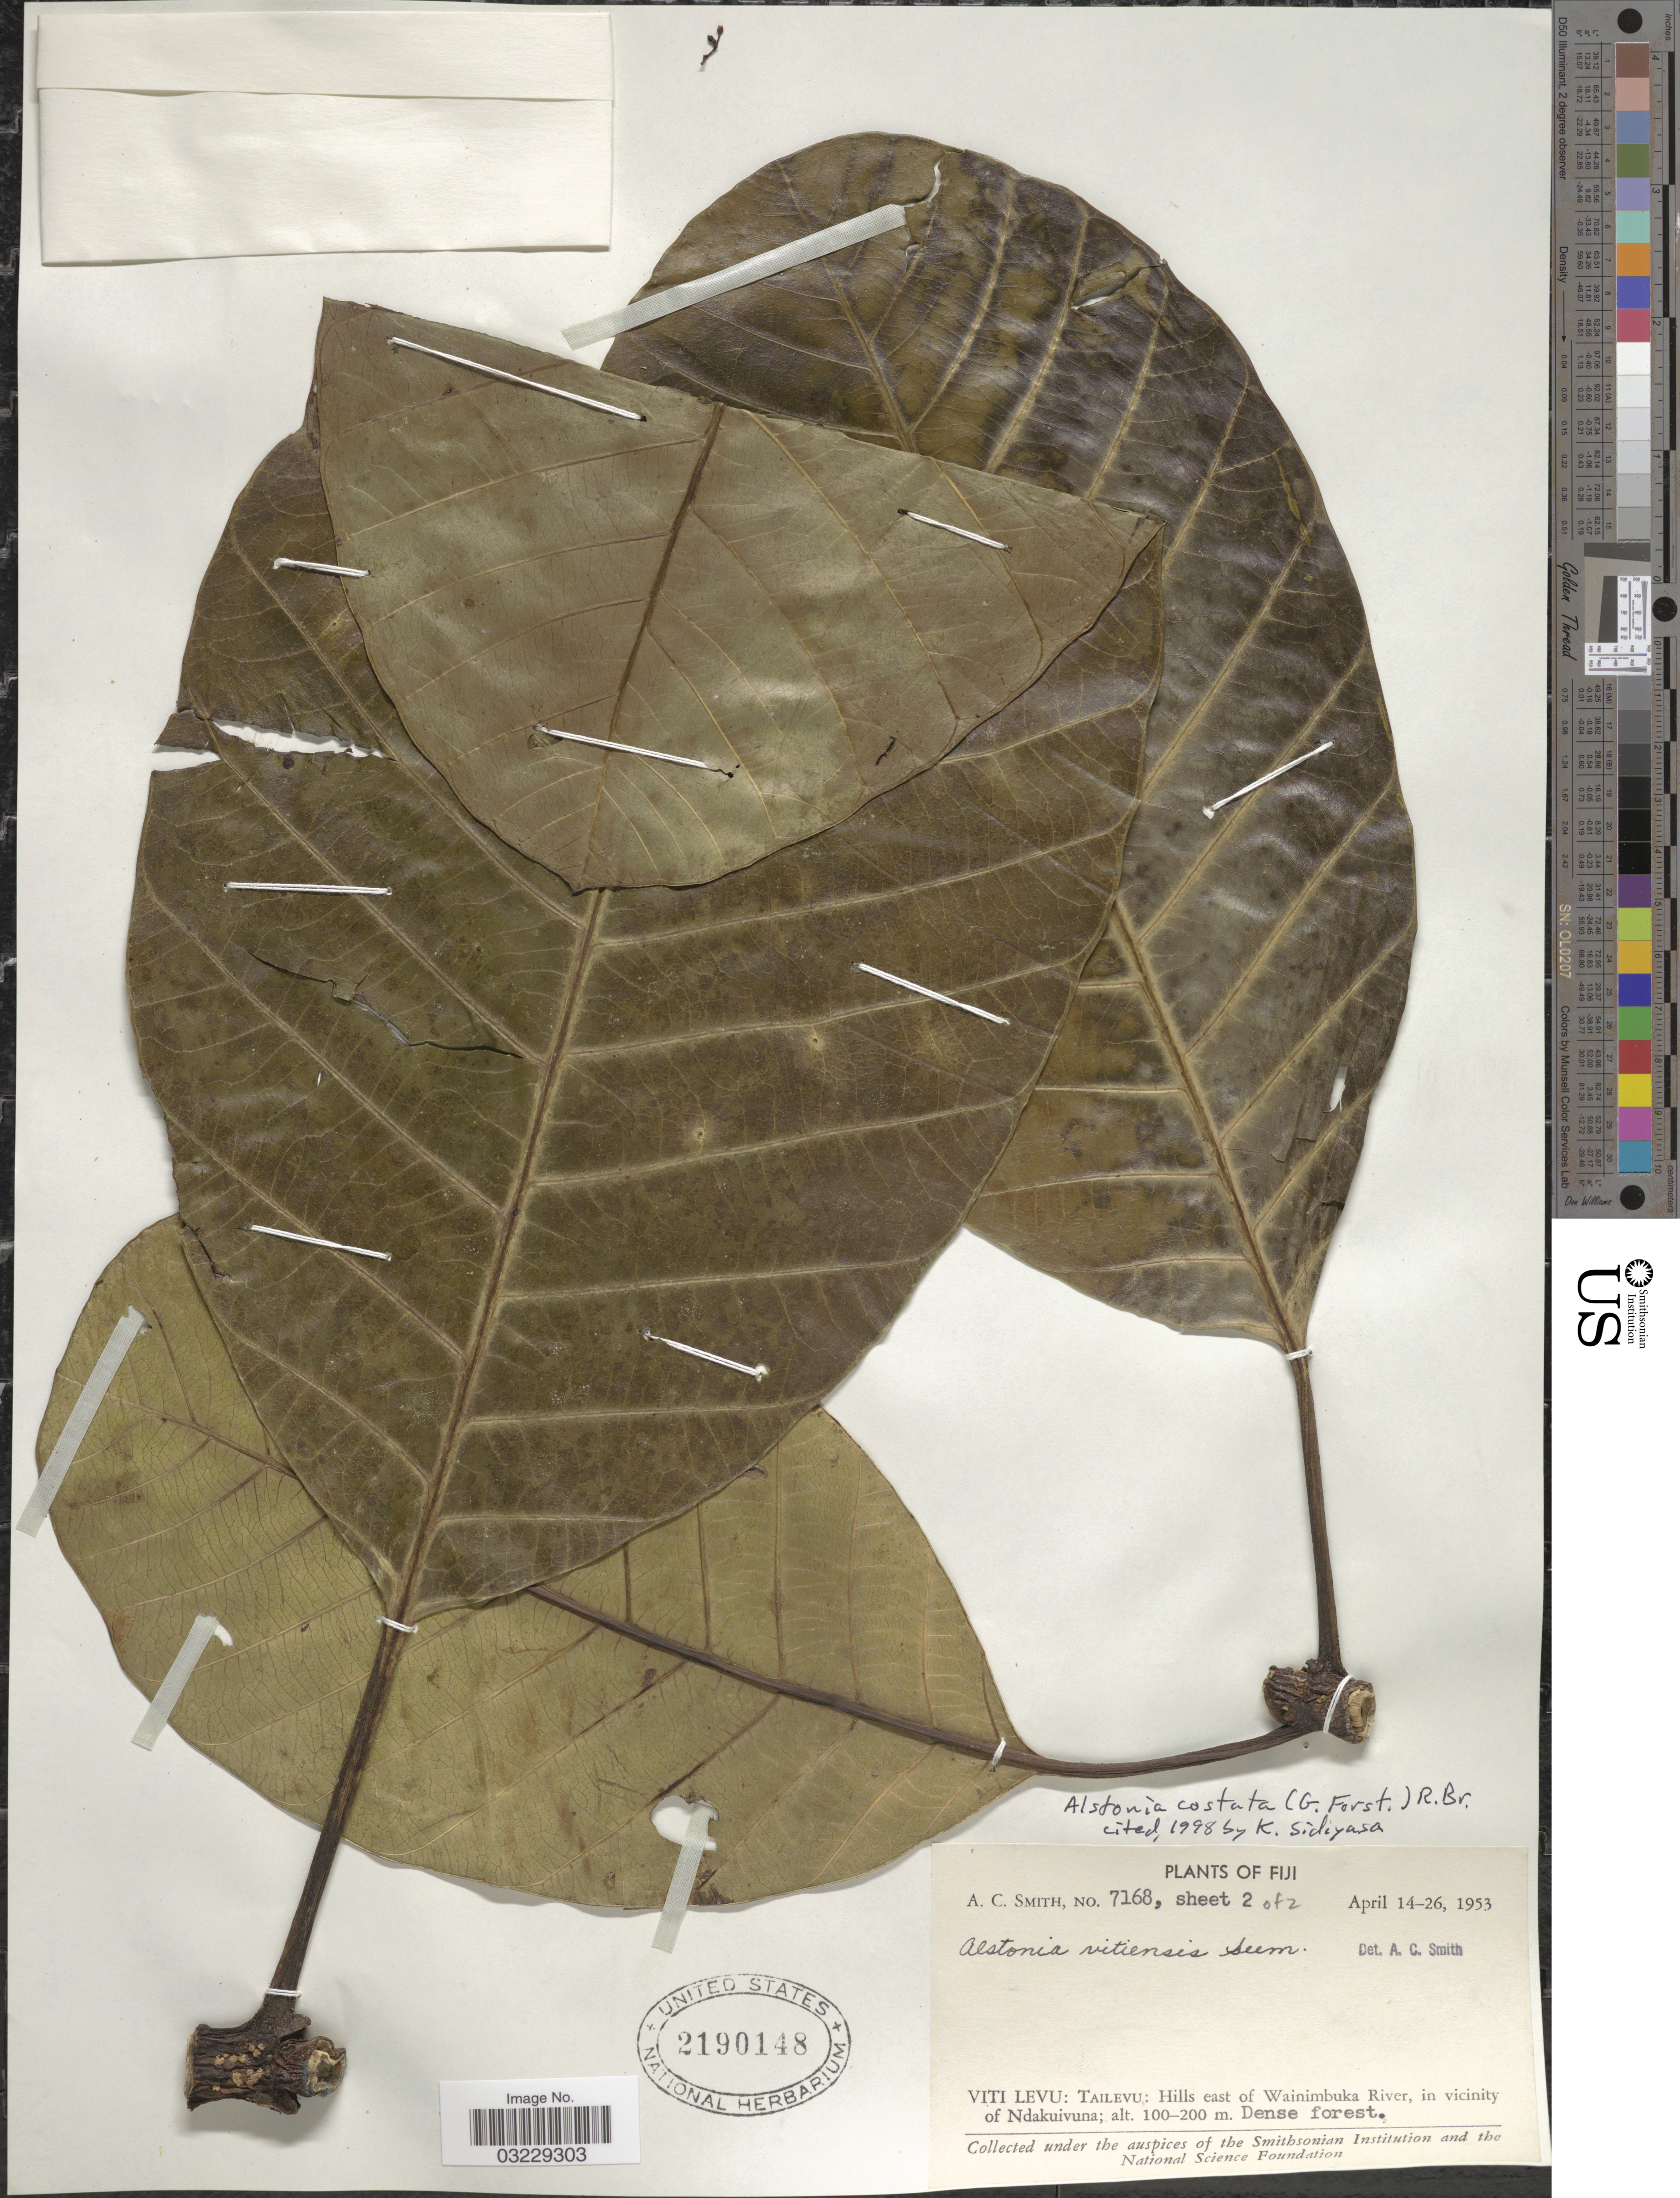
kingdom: Plantae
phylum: Tracheophyta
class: Magnoliopsida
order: Gentianales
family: Apocynaceae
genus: Alstonia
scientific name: Alstonia costata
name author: (G. Forst.) R. Br.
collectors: A. C. Smith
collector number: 7168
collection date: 1953-04-14/1953-04-26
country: Fiji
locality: Viti Levu: Tailevu: Hills east of Wainimbuka River, in vicinity of Ndakuivuna.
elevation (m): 100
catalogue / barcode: US 2190148